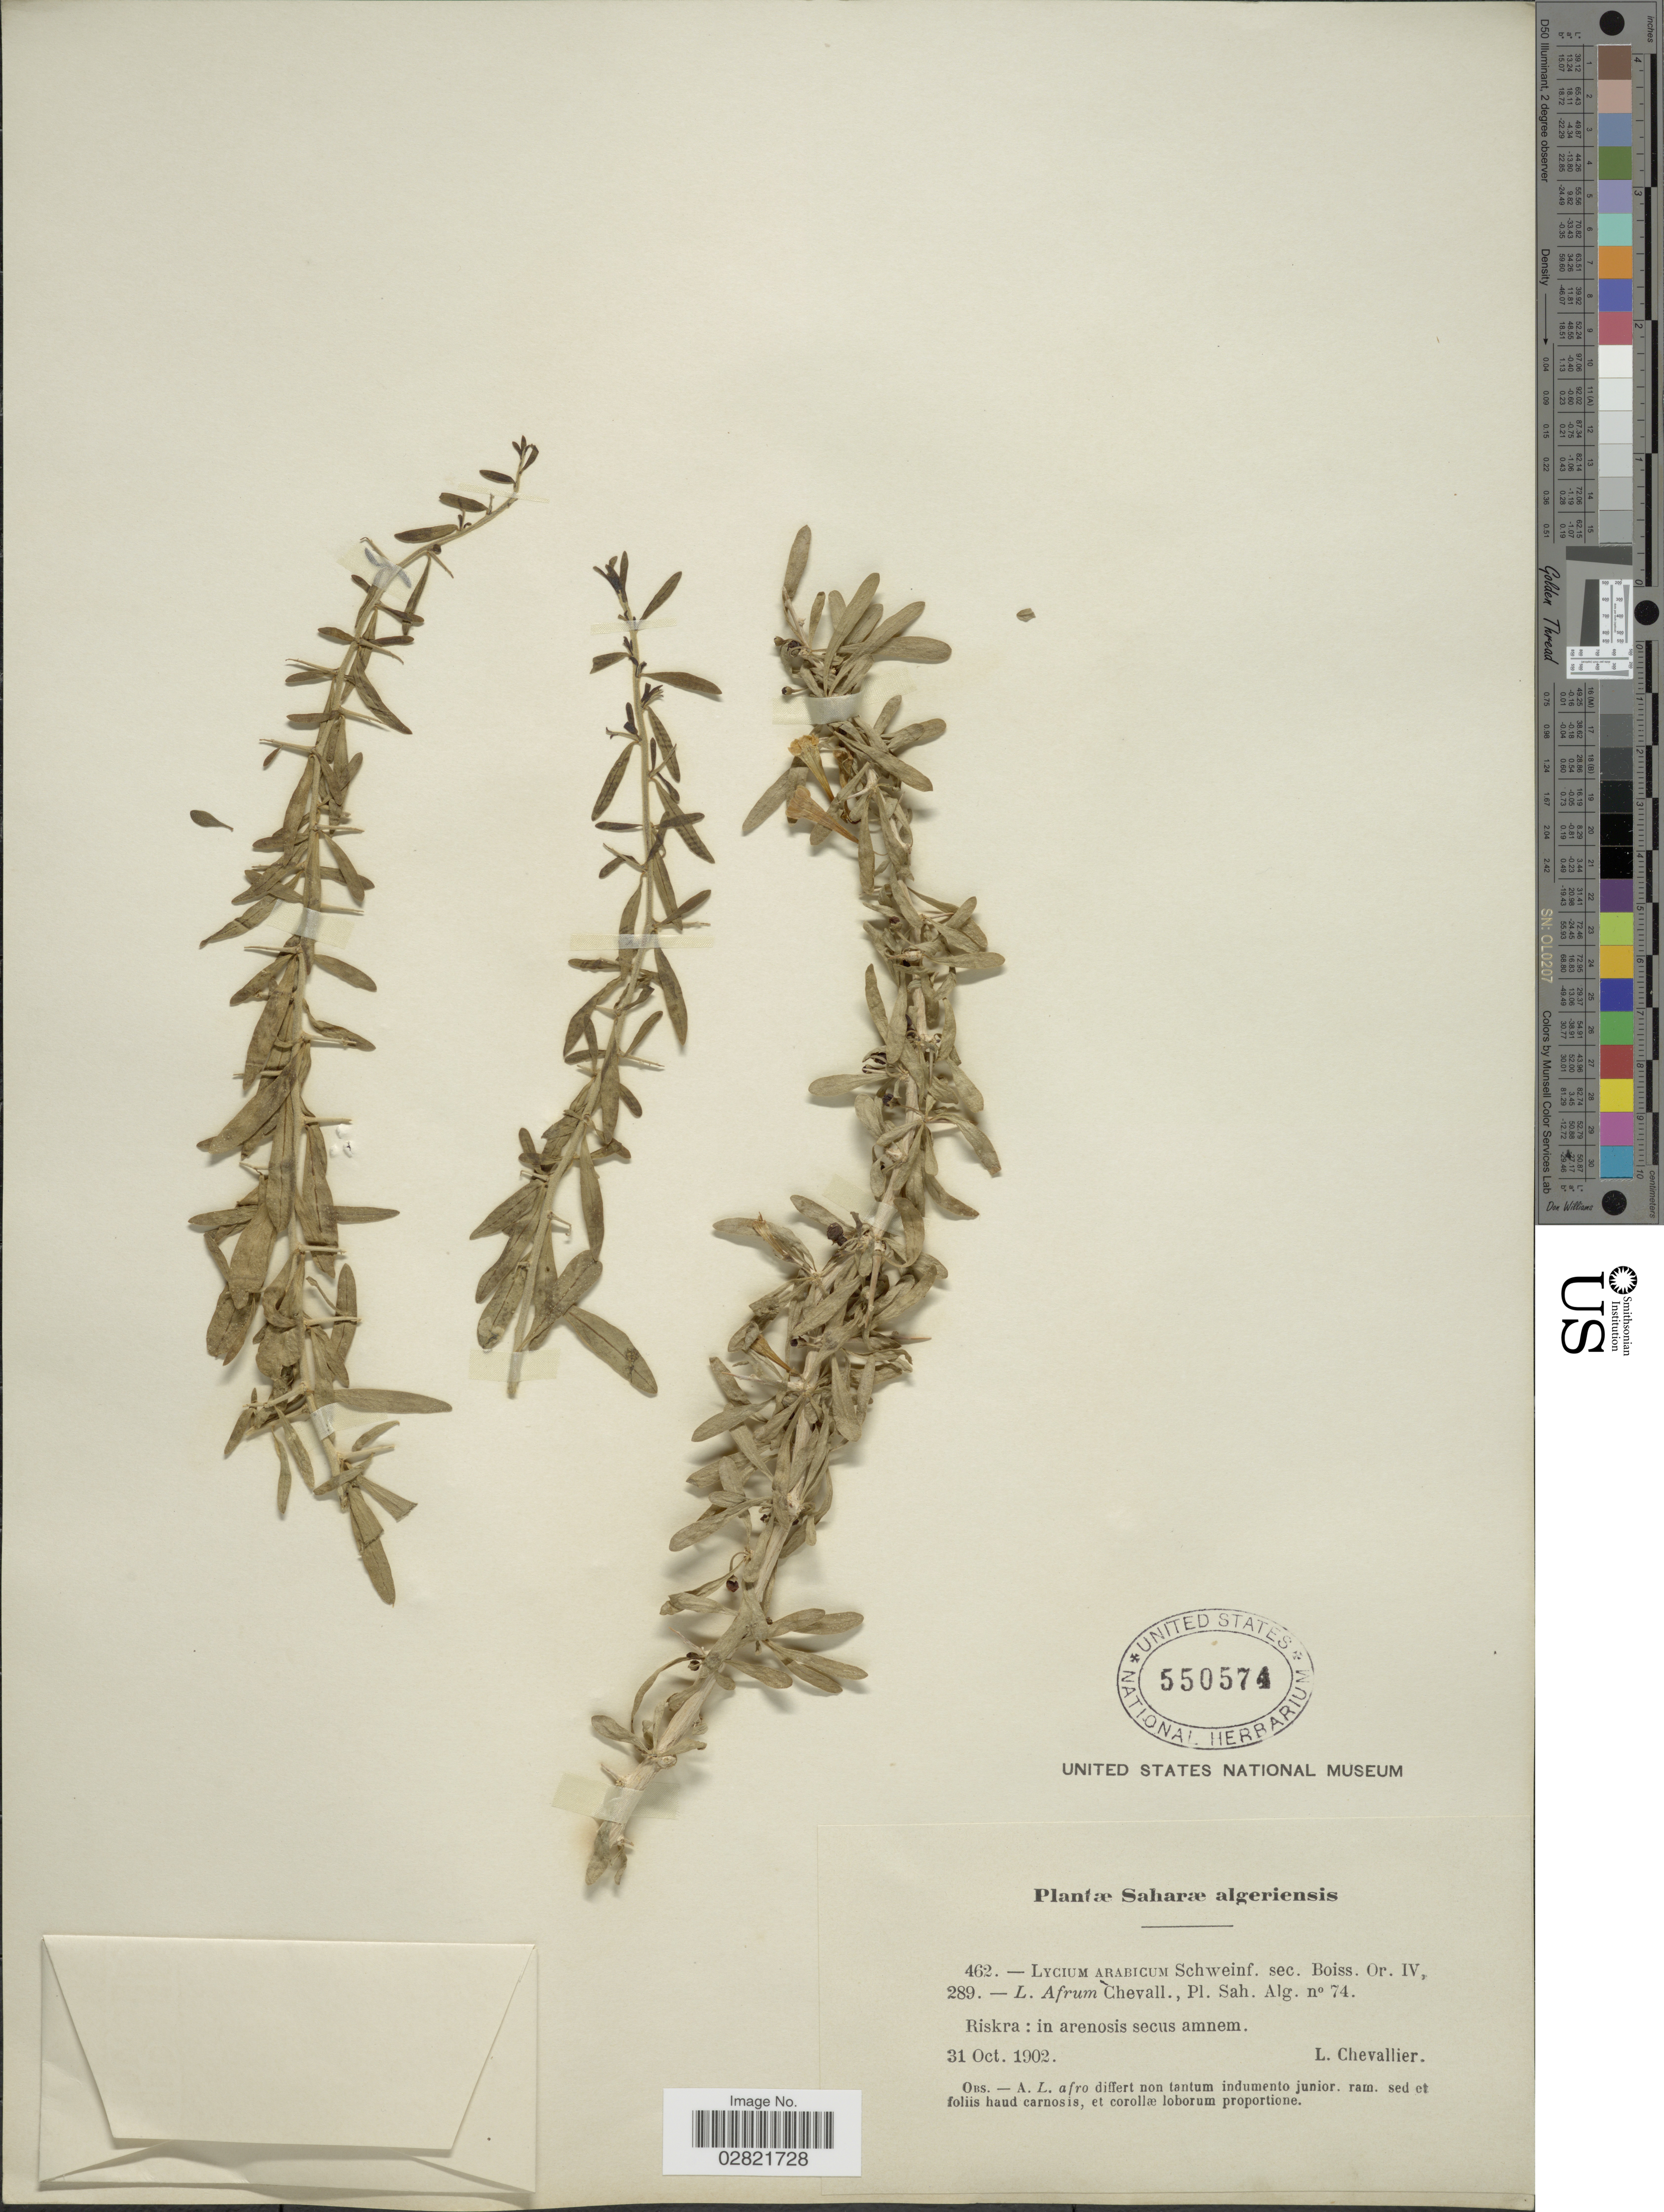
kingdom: Plantae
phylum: Tracheophyta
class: Magnoliopsida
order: Solanales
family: Solanaceae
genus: Lycium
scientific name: Lycium shawii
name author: Roem. & Schult.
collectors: L. Chevallier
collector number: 462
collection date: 1902-10-31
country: Algeria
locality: Saharæ algeriensis. Riskra: in arenosis secum amnem.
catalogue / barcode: US 550574